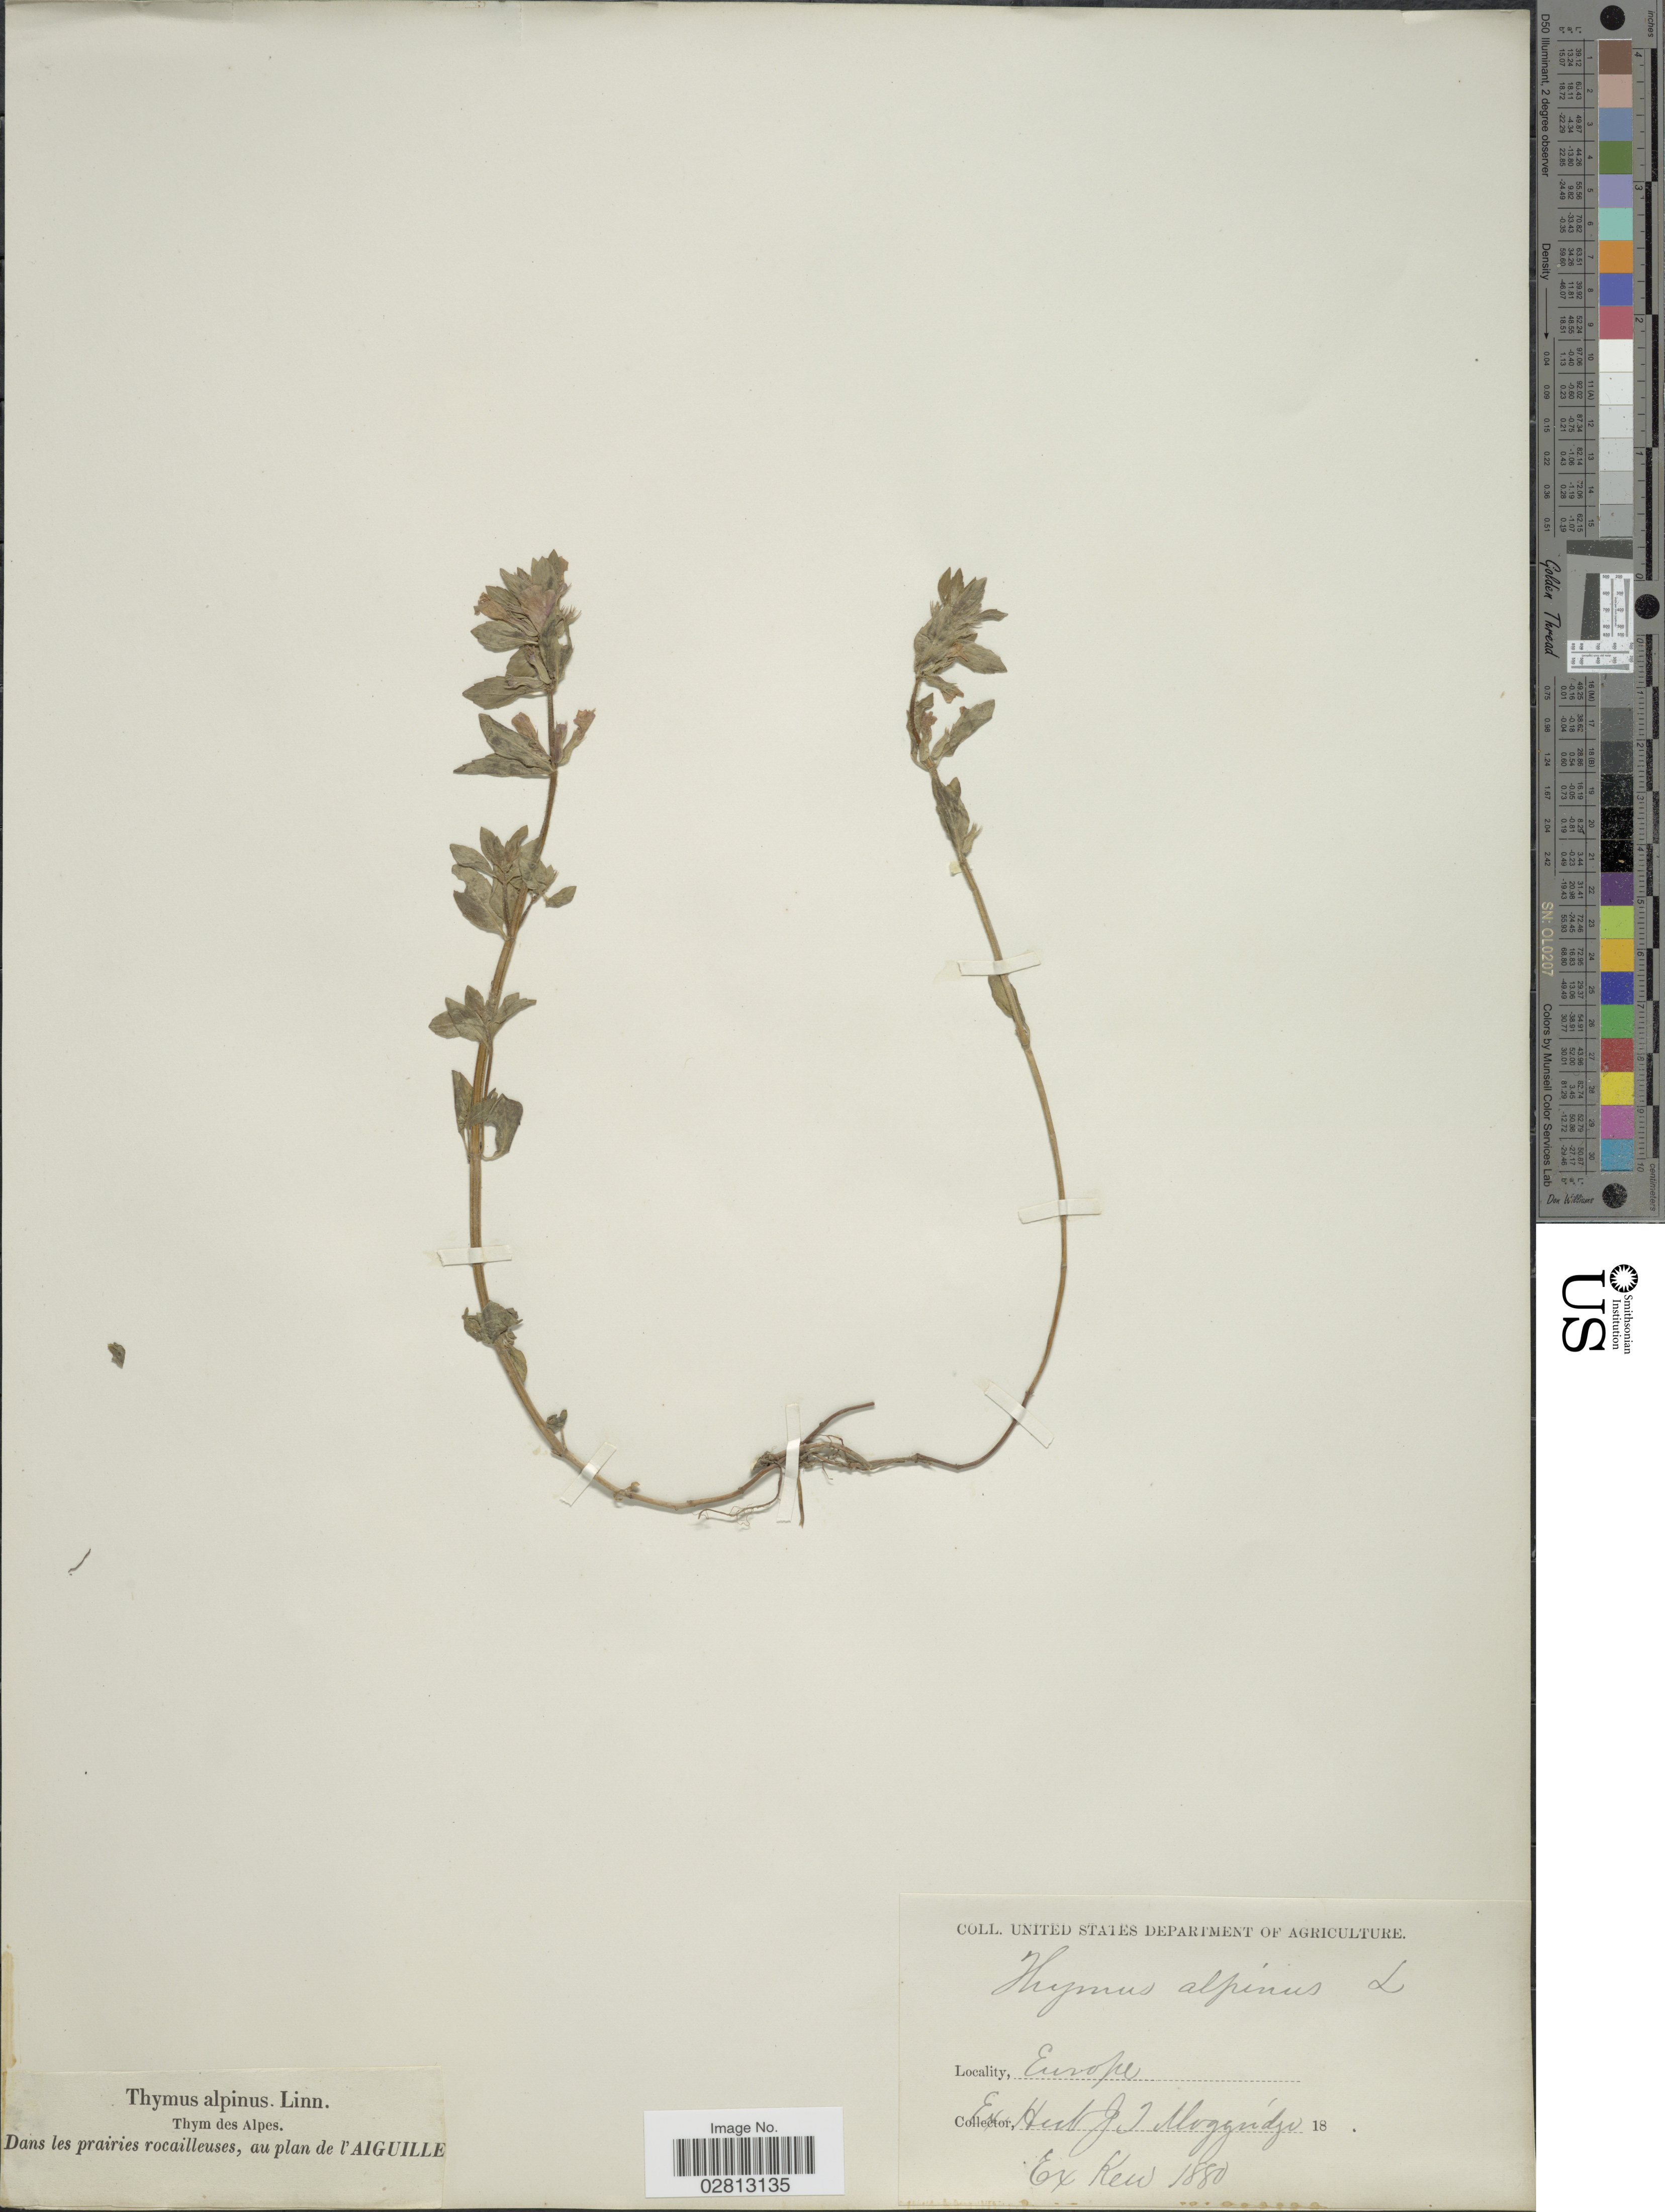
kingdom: Plantae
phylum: Tracheophyta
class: Magnoliopsida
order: Lamiales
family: Lamiaceae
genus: Thymus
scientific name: Thymus alpinus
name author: L.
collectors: ex herb. J.T. Moggridge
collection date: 1880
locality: Europe.